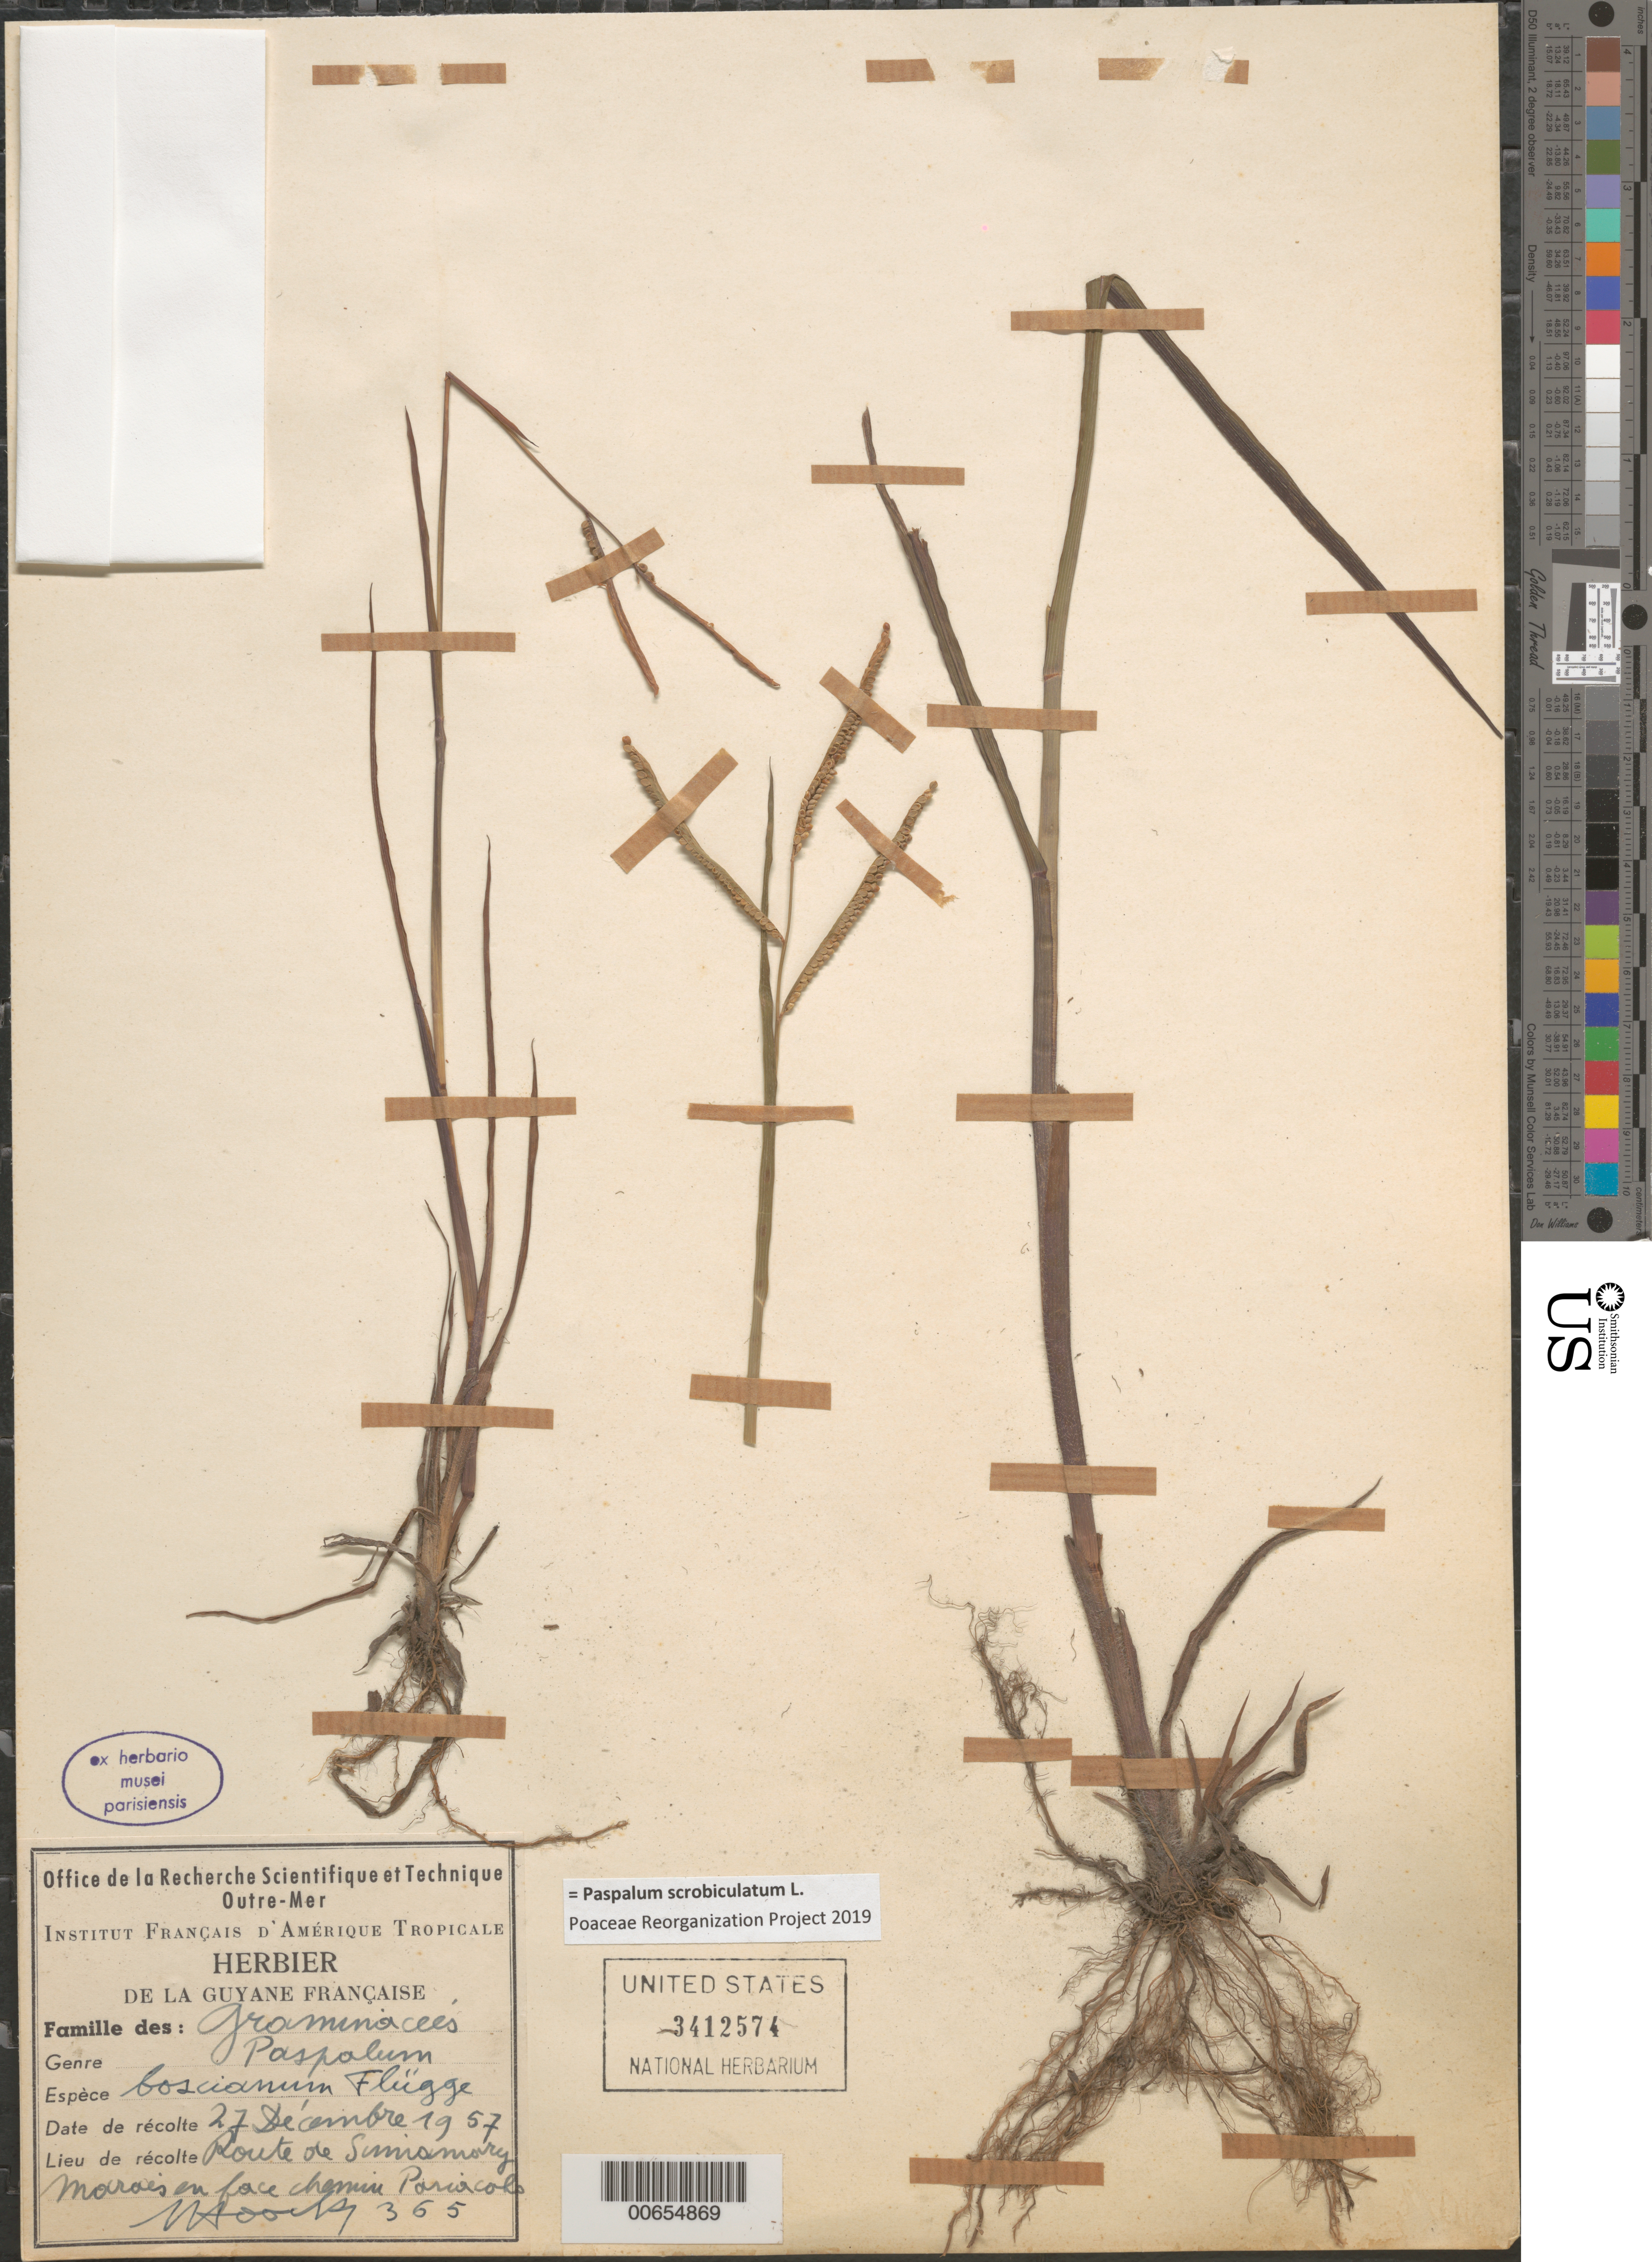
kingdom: Plantae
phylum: Tracheophyta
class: Liliopsida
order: Poales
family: Poaceae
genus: Paspalum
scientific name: Paspalum boscianum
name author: Flüggé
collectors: J. Hoock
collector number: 365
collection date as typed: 27-Dec-57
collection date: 1957-12-27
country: French Guiana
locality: Route de Sinnamary, Pariacobo, entré chemin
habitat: Marais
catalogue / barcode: US 3412574